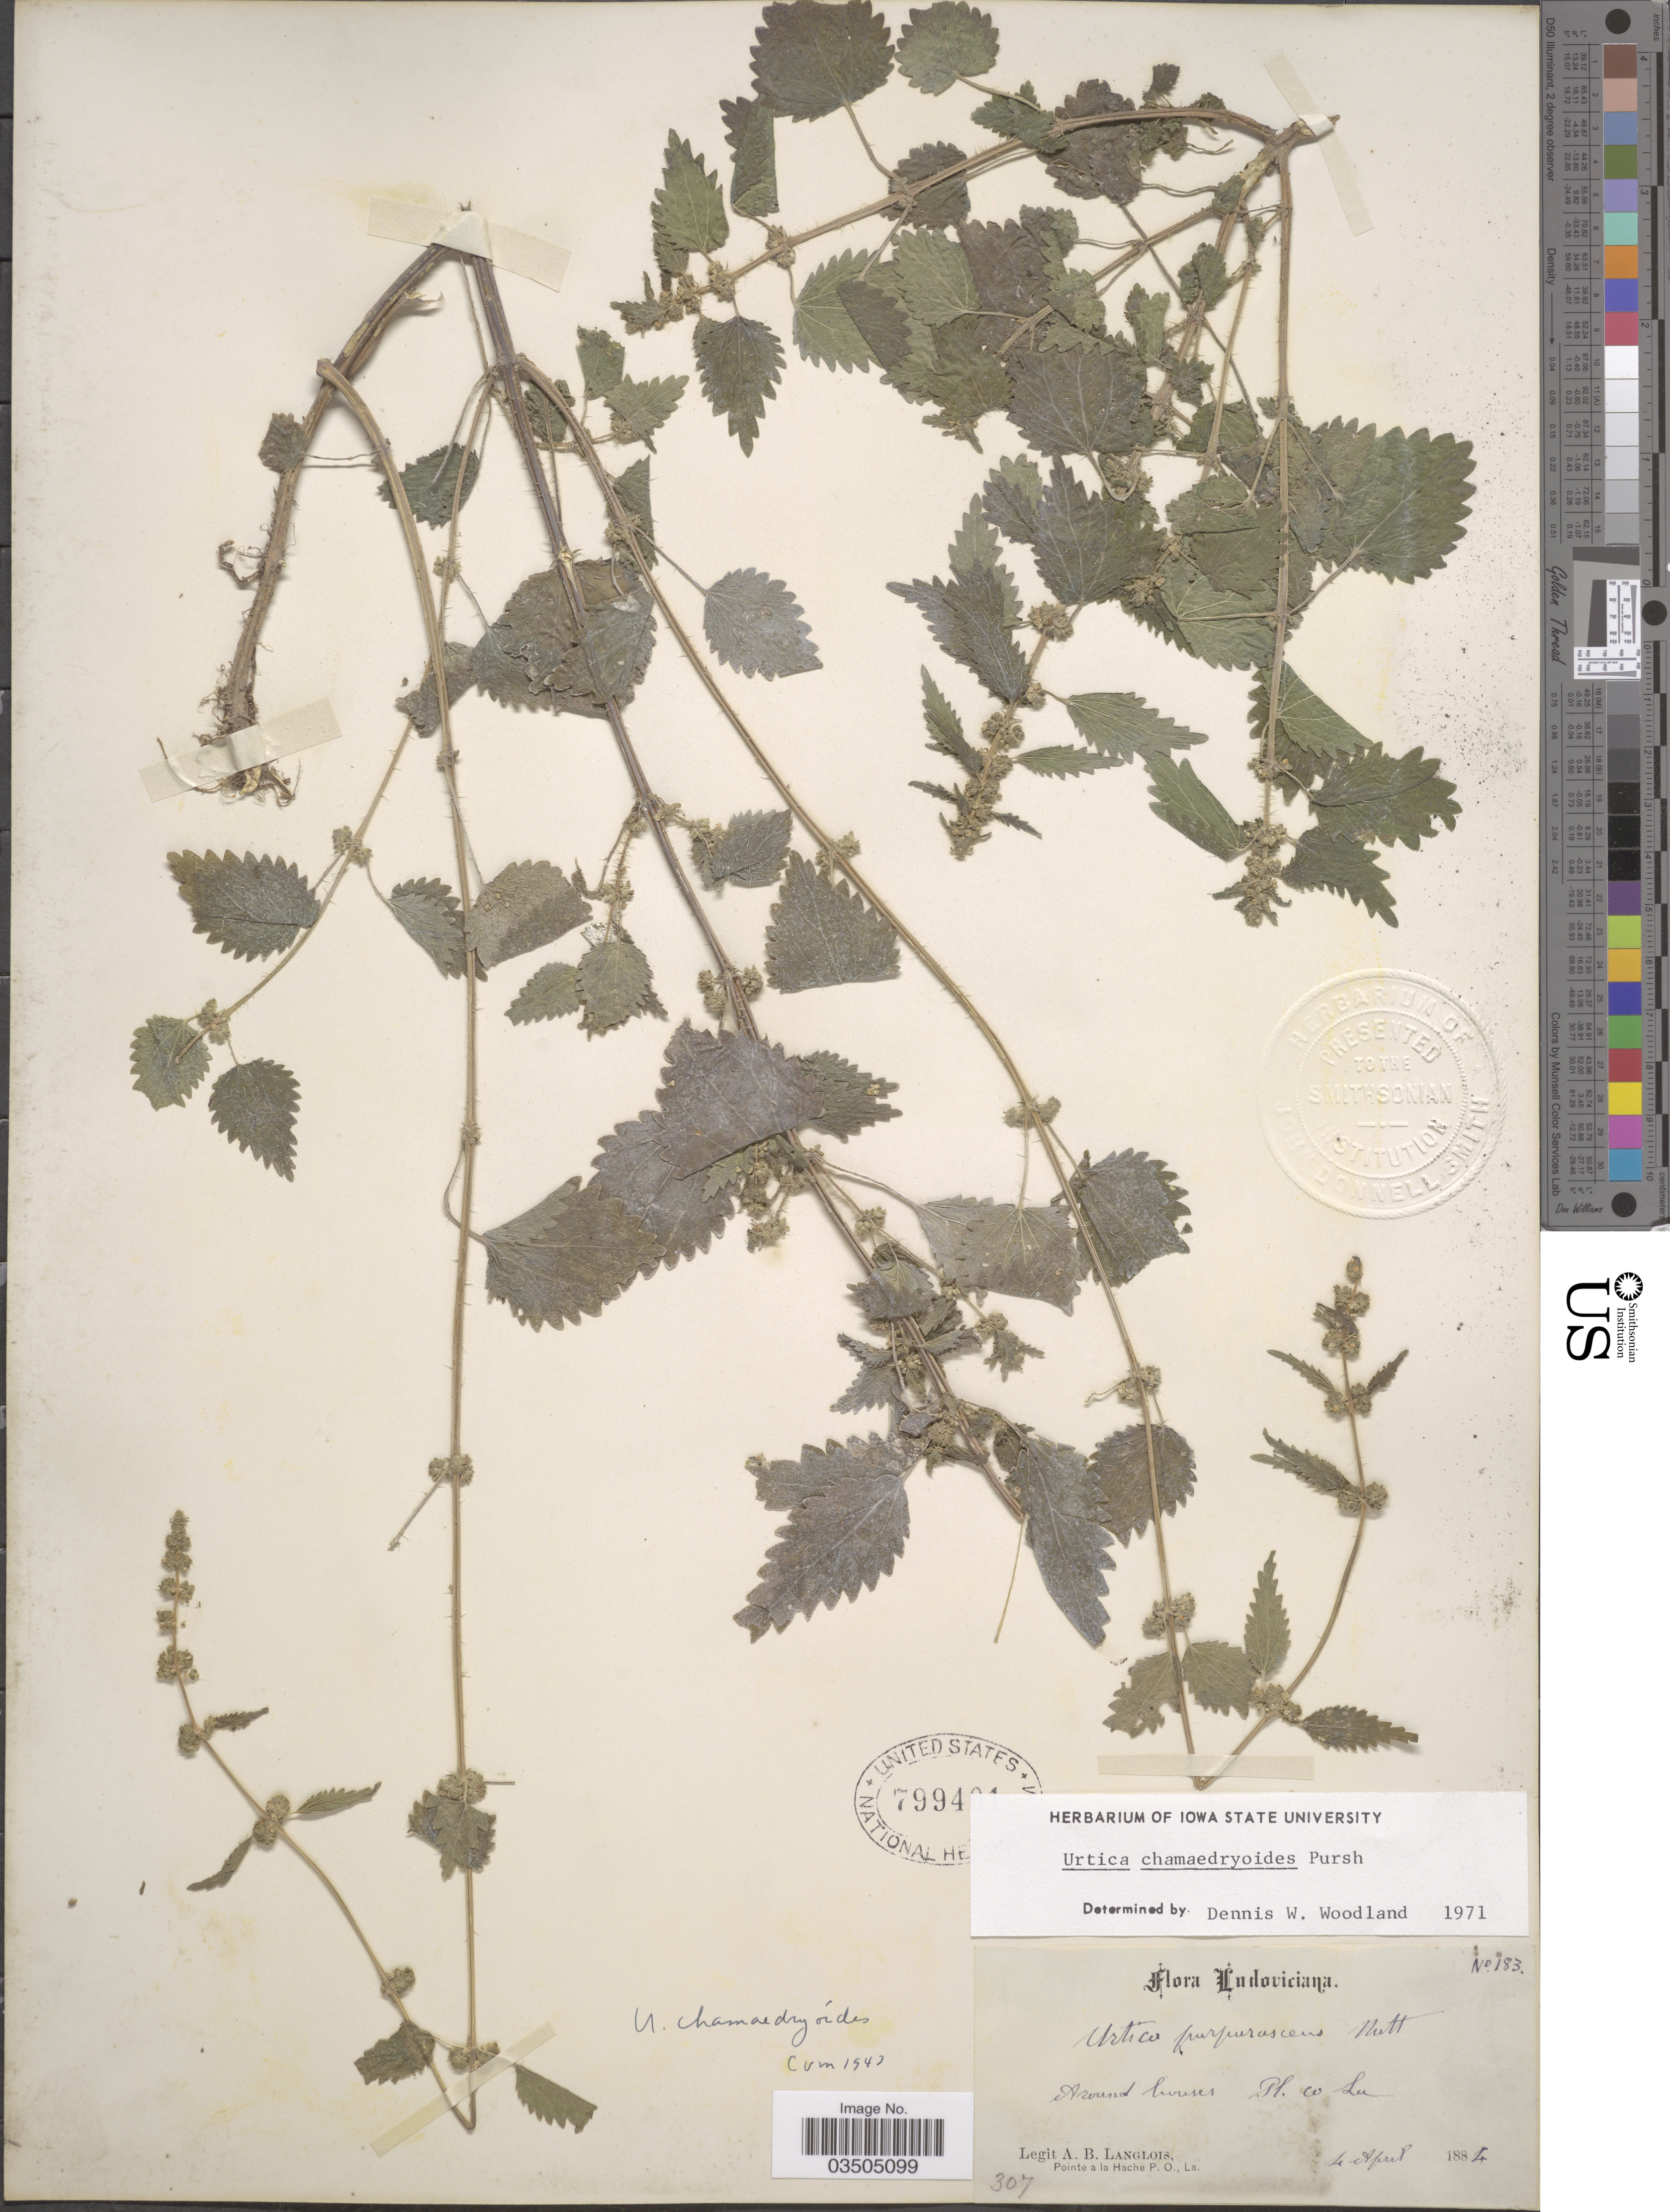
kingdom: Plantae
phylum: Tracheophyta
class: Magnoliopsida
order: Rosales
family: Urticaceae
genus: Urtica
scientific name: Urtica chamaedryoides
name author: Pursh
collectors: A. Langlois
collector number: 183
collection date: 1884-04-04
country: United States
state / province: Louisiana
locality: Ludoviciana. Around houses. Pl. co. La.